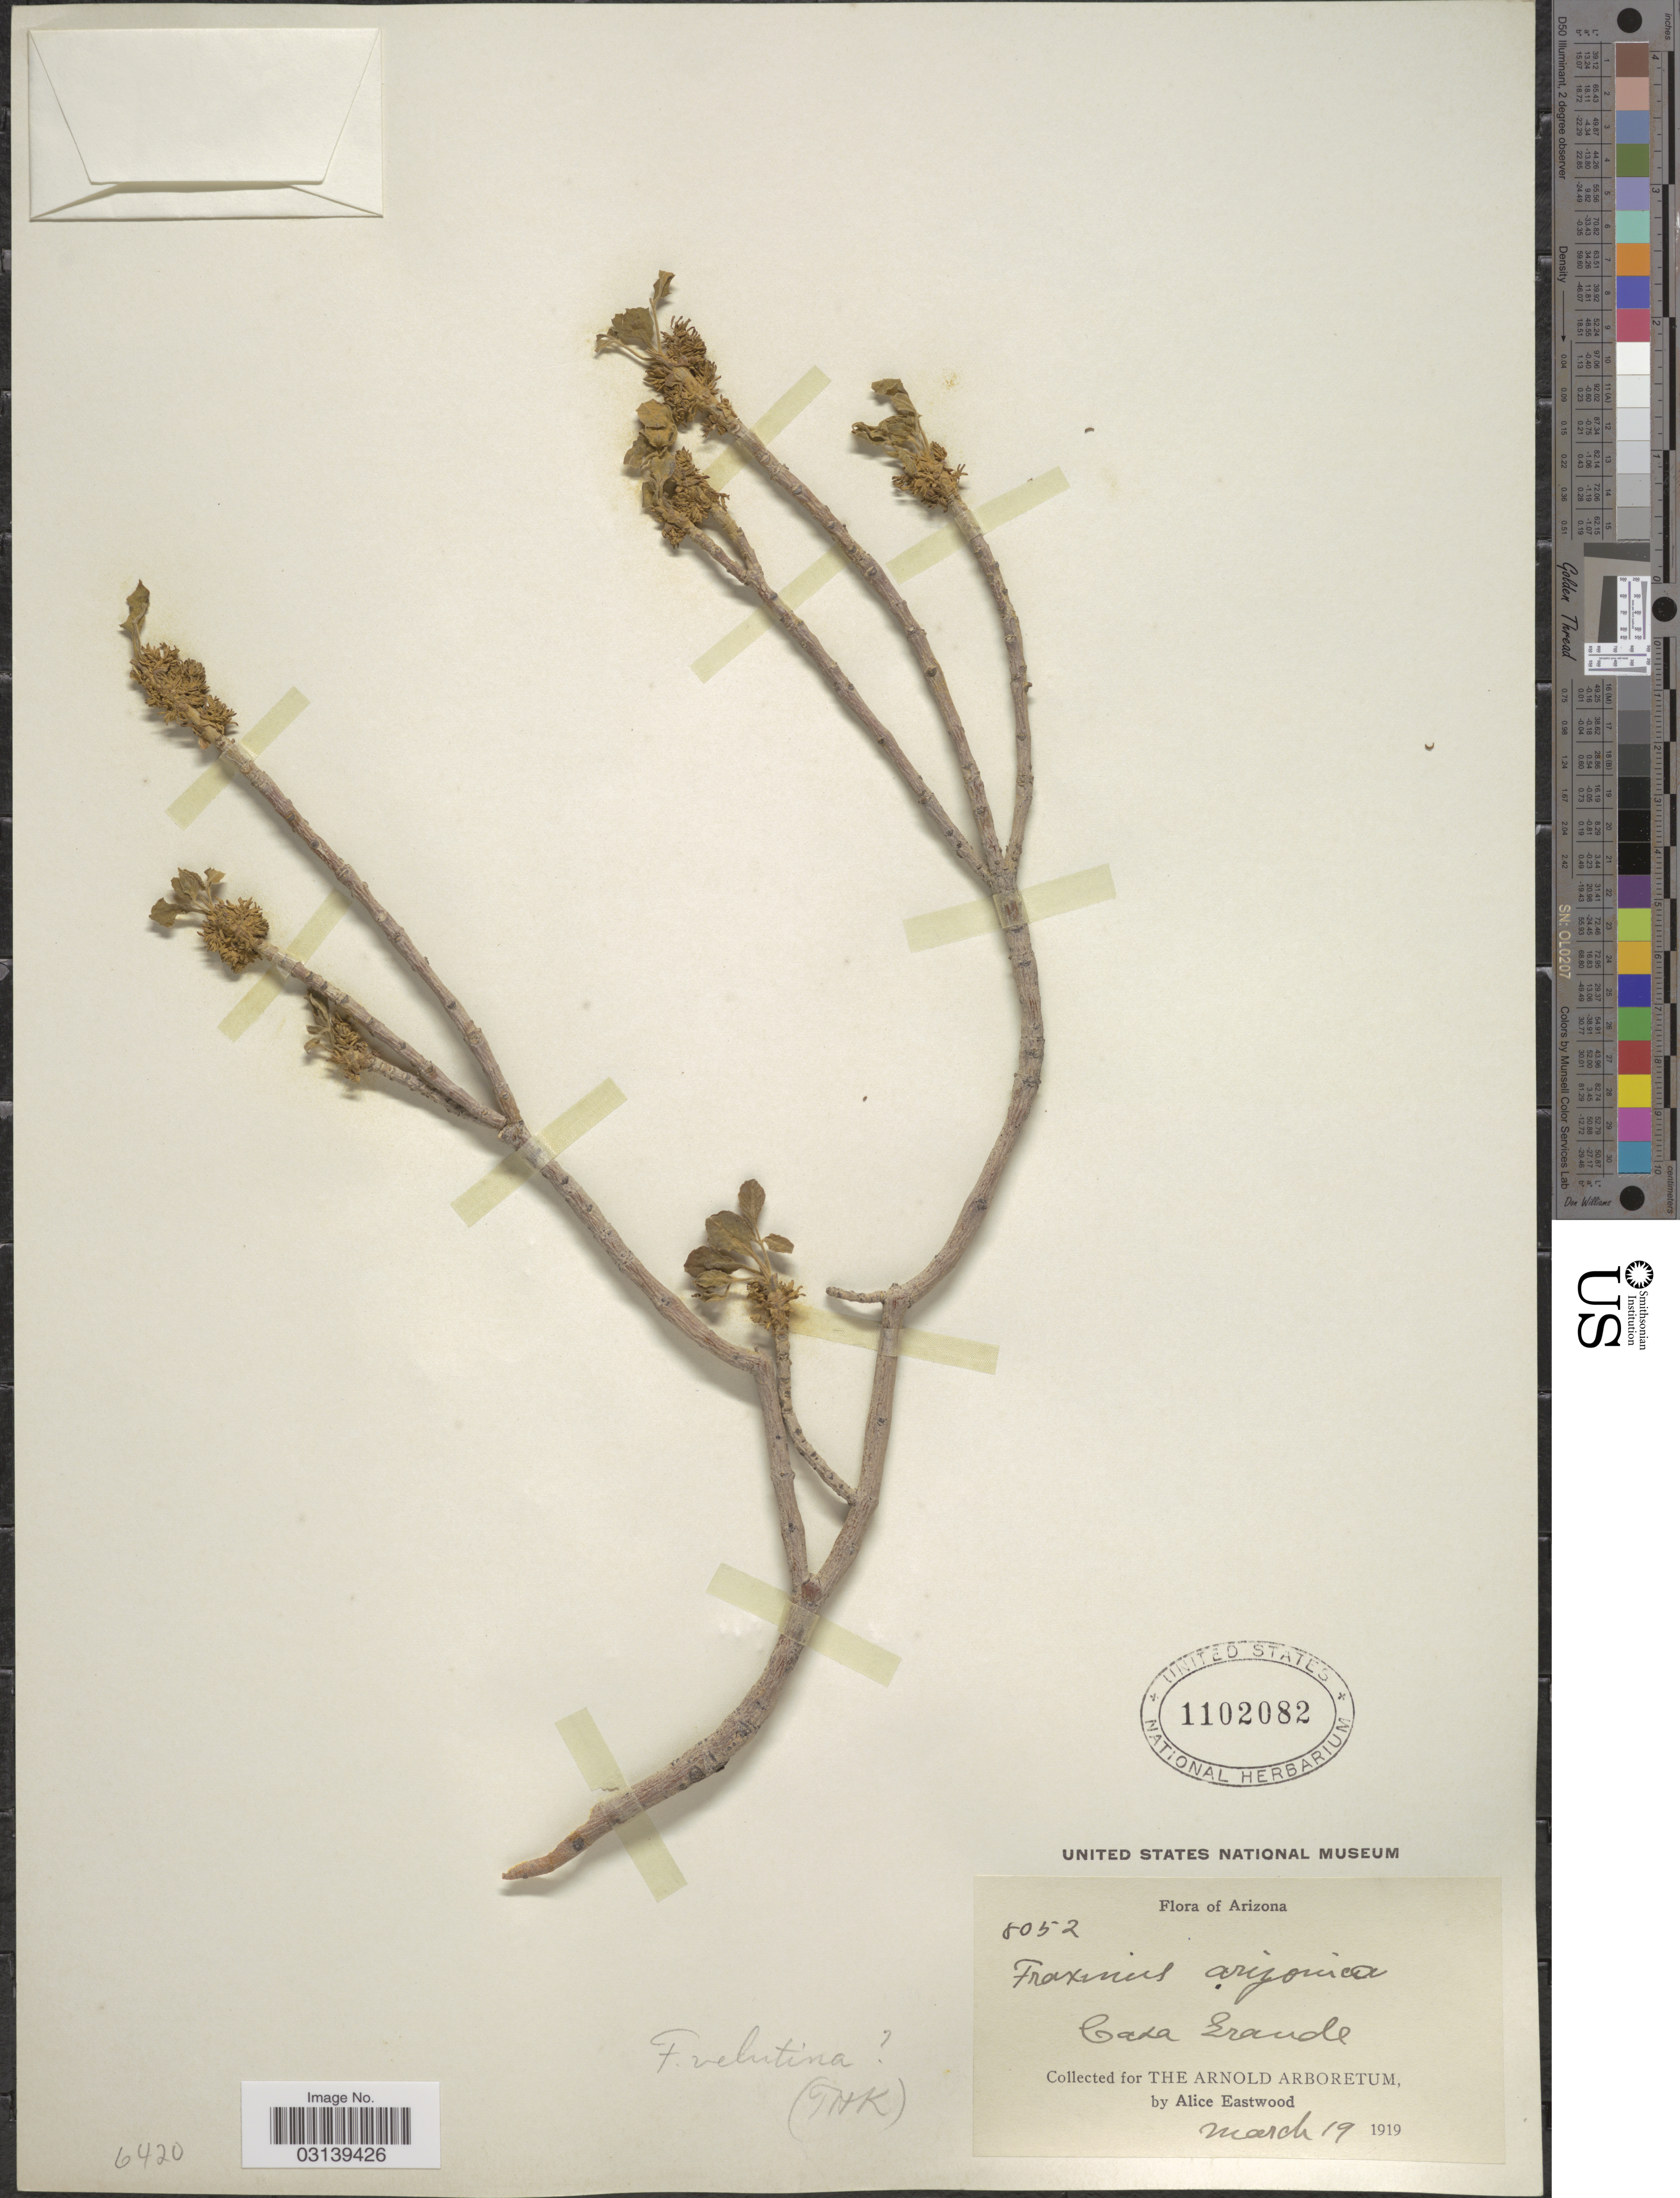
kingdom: Plantae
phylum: Tracheophyta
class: Magnoliopsida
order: Lamiales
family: Oleaceae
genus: Fraxinus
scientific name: Fraxinus velutina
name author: Torr.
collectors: A. Eastwood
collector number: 8052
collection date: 1919-03-19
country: United States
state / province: Arizona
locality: Casa Grande.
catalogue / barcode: US 1102082